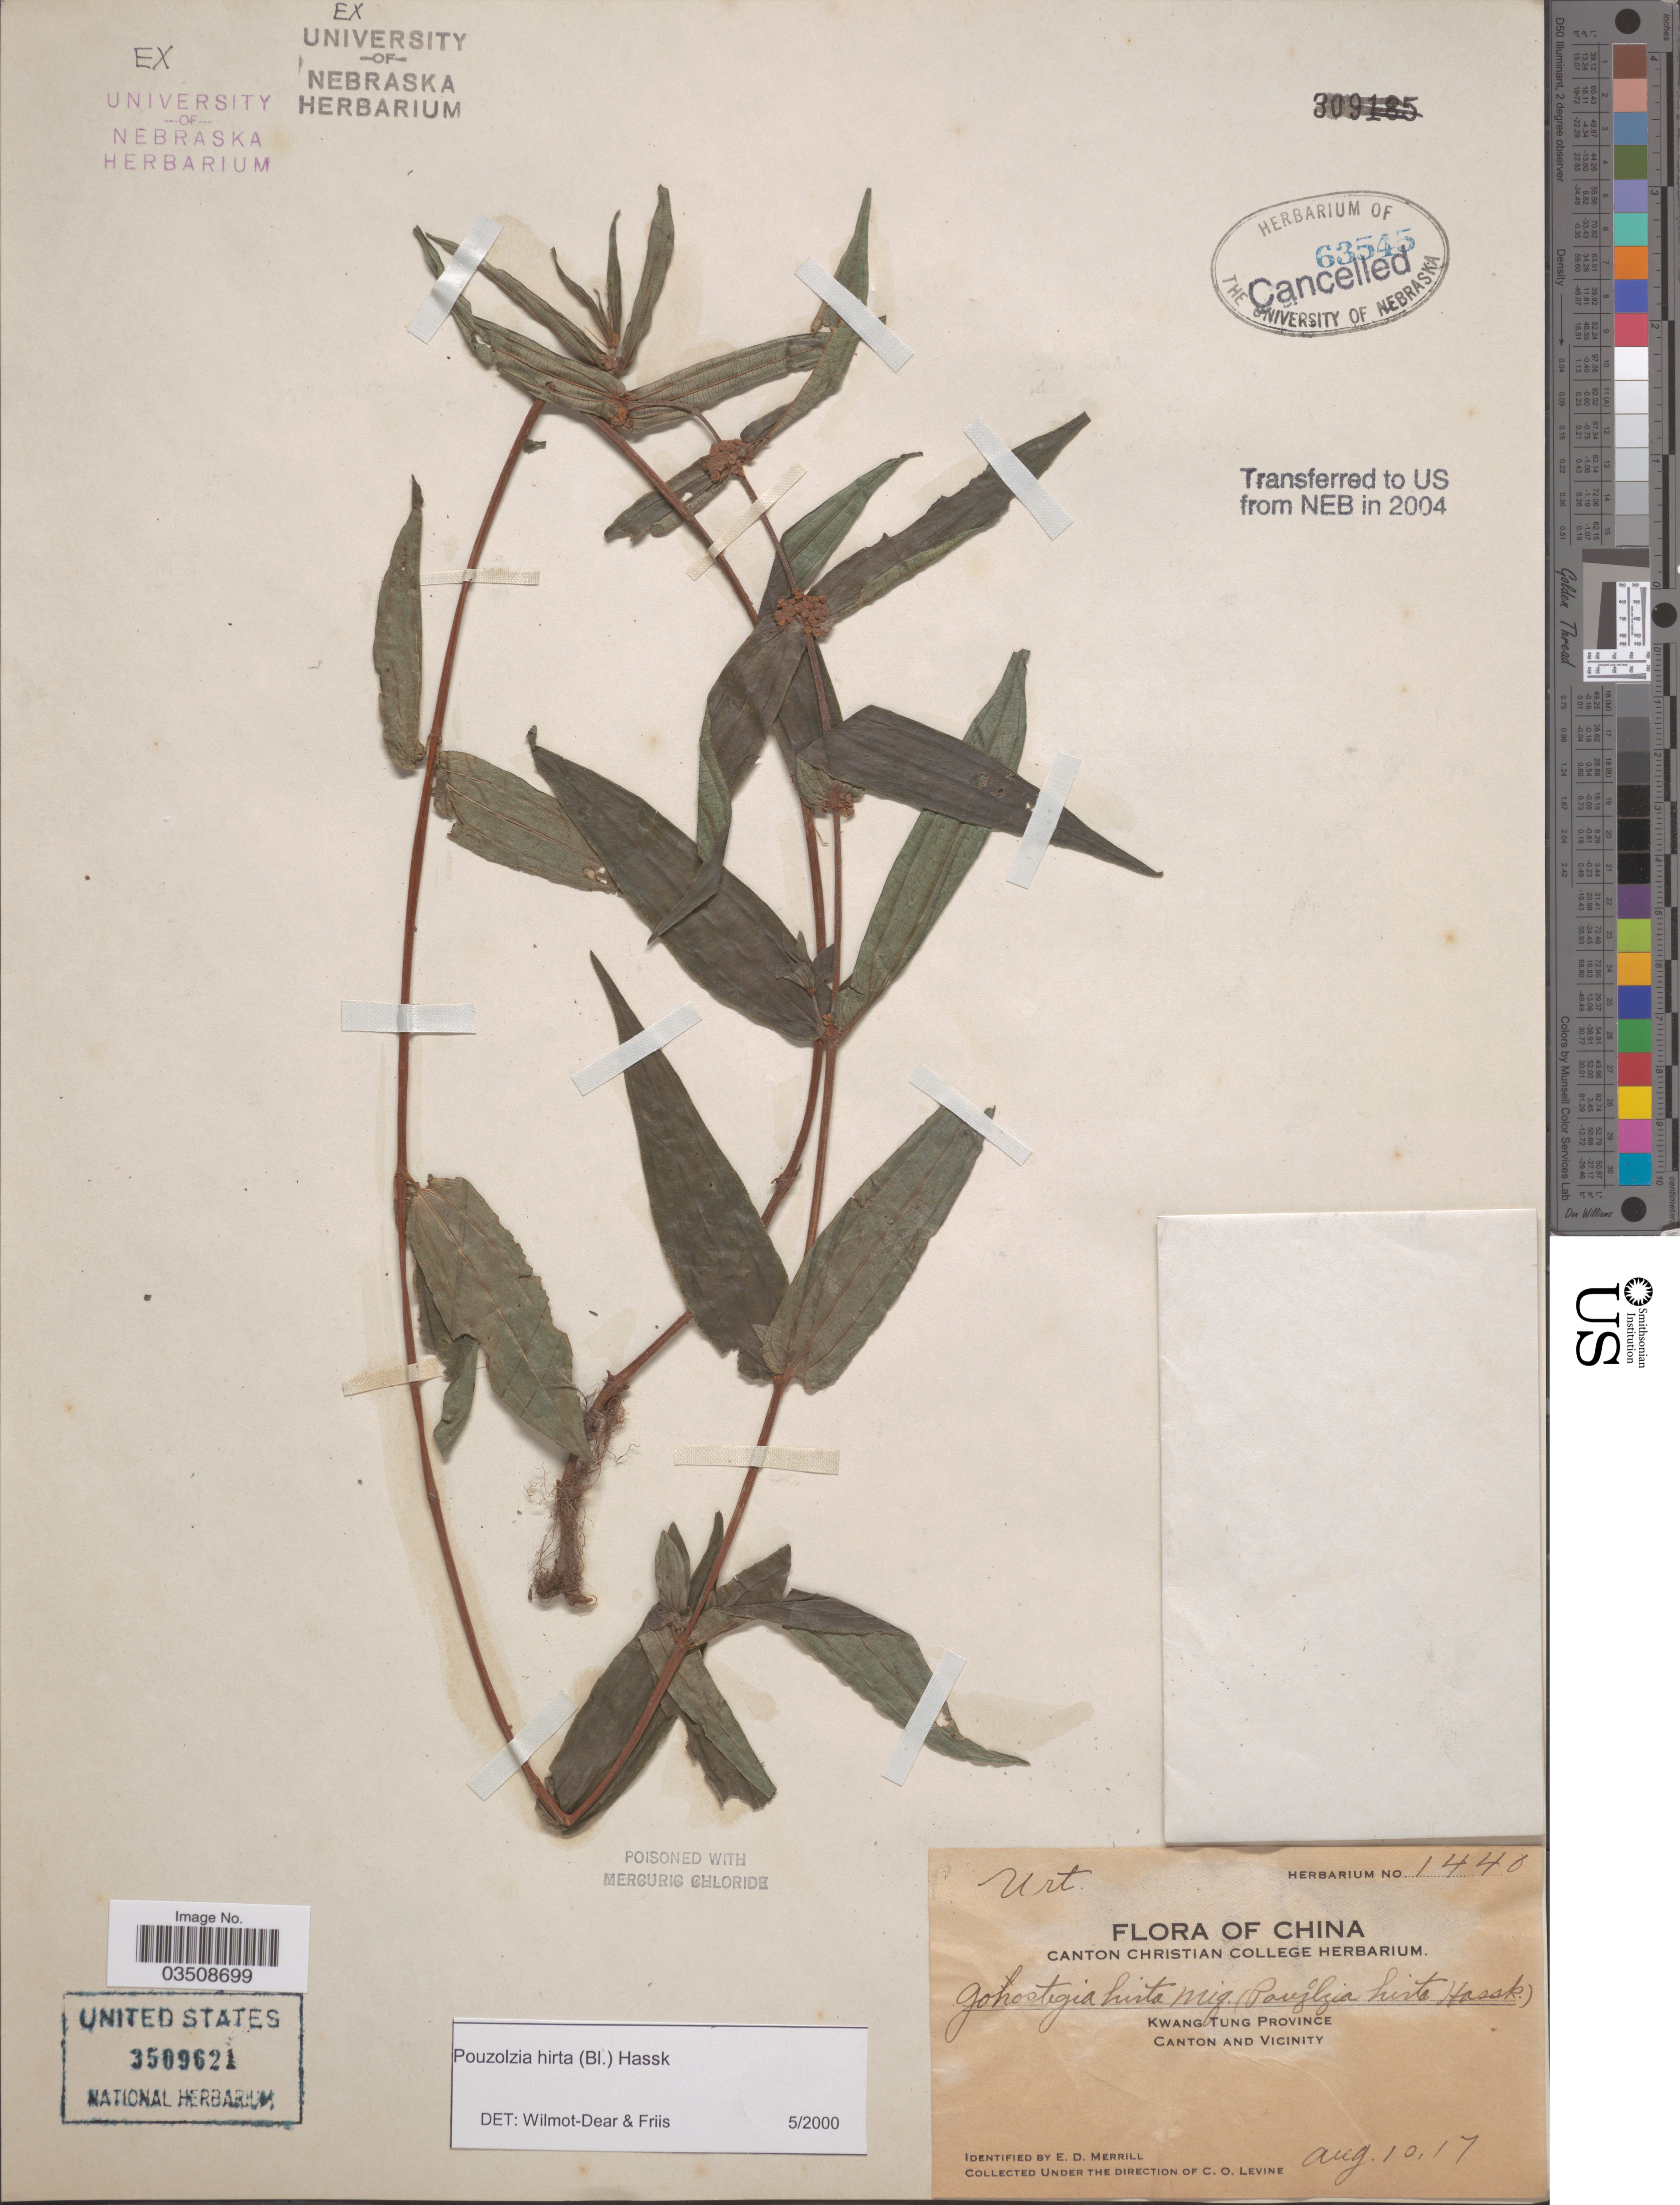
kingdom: Plantae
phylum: Tracheophyta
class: Magnoliopsida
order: Rosales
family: Urticaceae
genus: Gonostegia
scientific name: Gonostegia triandra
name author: (Blume) Miq.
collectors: C. O. Levine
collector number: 1440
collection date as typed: Transcribed d/m/y: 10/8/17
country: China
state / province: Guangdong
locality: Kwang Tung Province. Canton and Vicinity.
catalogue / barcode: US 3509621